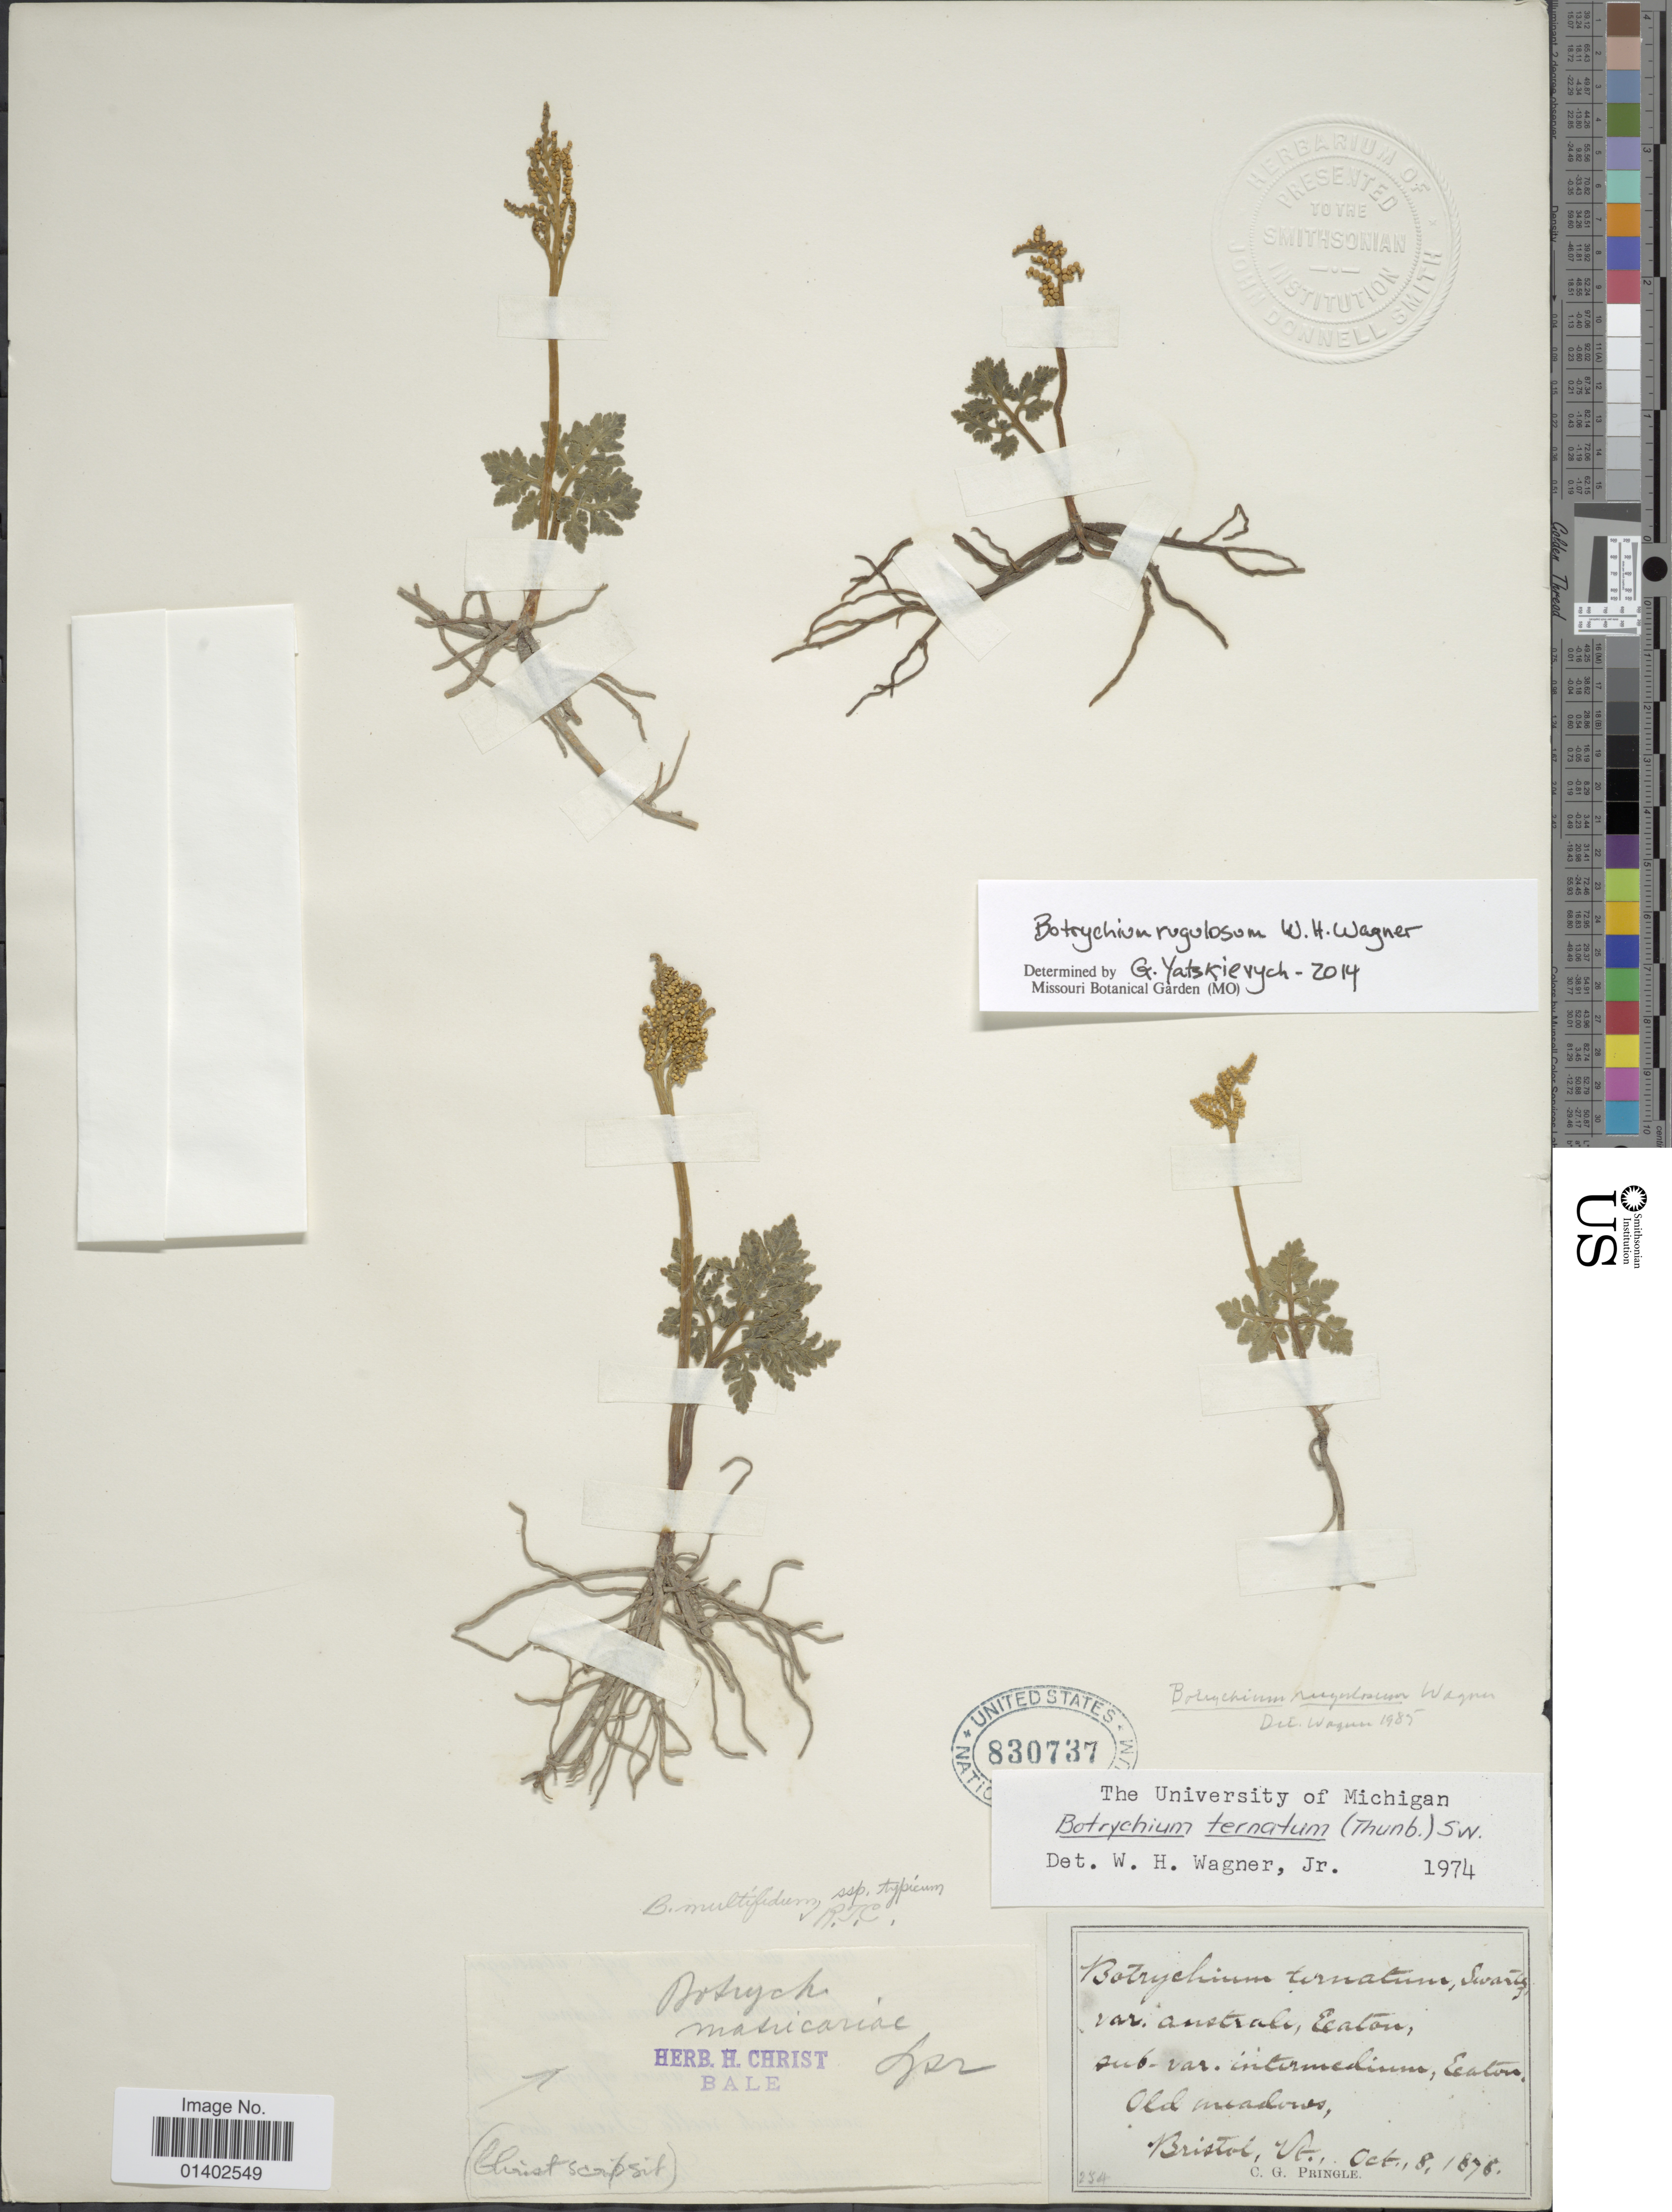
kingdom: Plantae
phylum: Tracheophyta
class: Polypodiopsida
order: Ophioglossales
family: Ophioglossaceae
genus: Botrychium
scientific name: Botrychium rugulosum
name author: W.H. Wagner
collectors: C. G. Pringle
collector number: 254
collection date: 1876-10-08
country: United States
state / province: Vermont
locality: Old meadows, Bristol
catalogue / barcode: US 830737